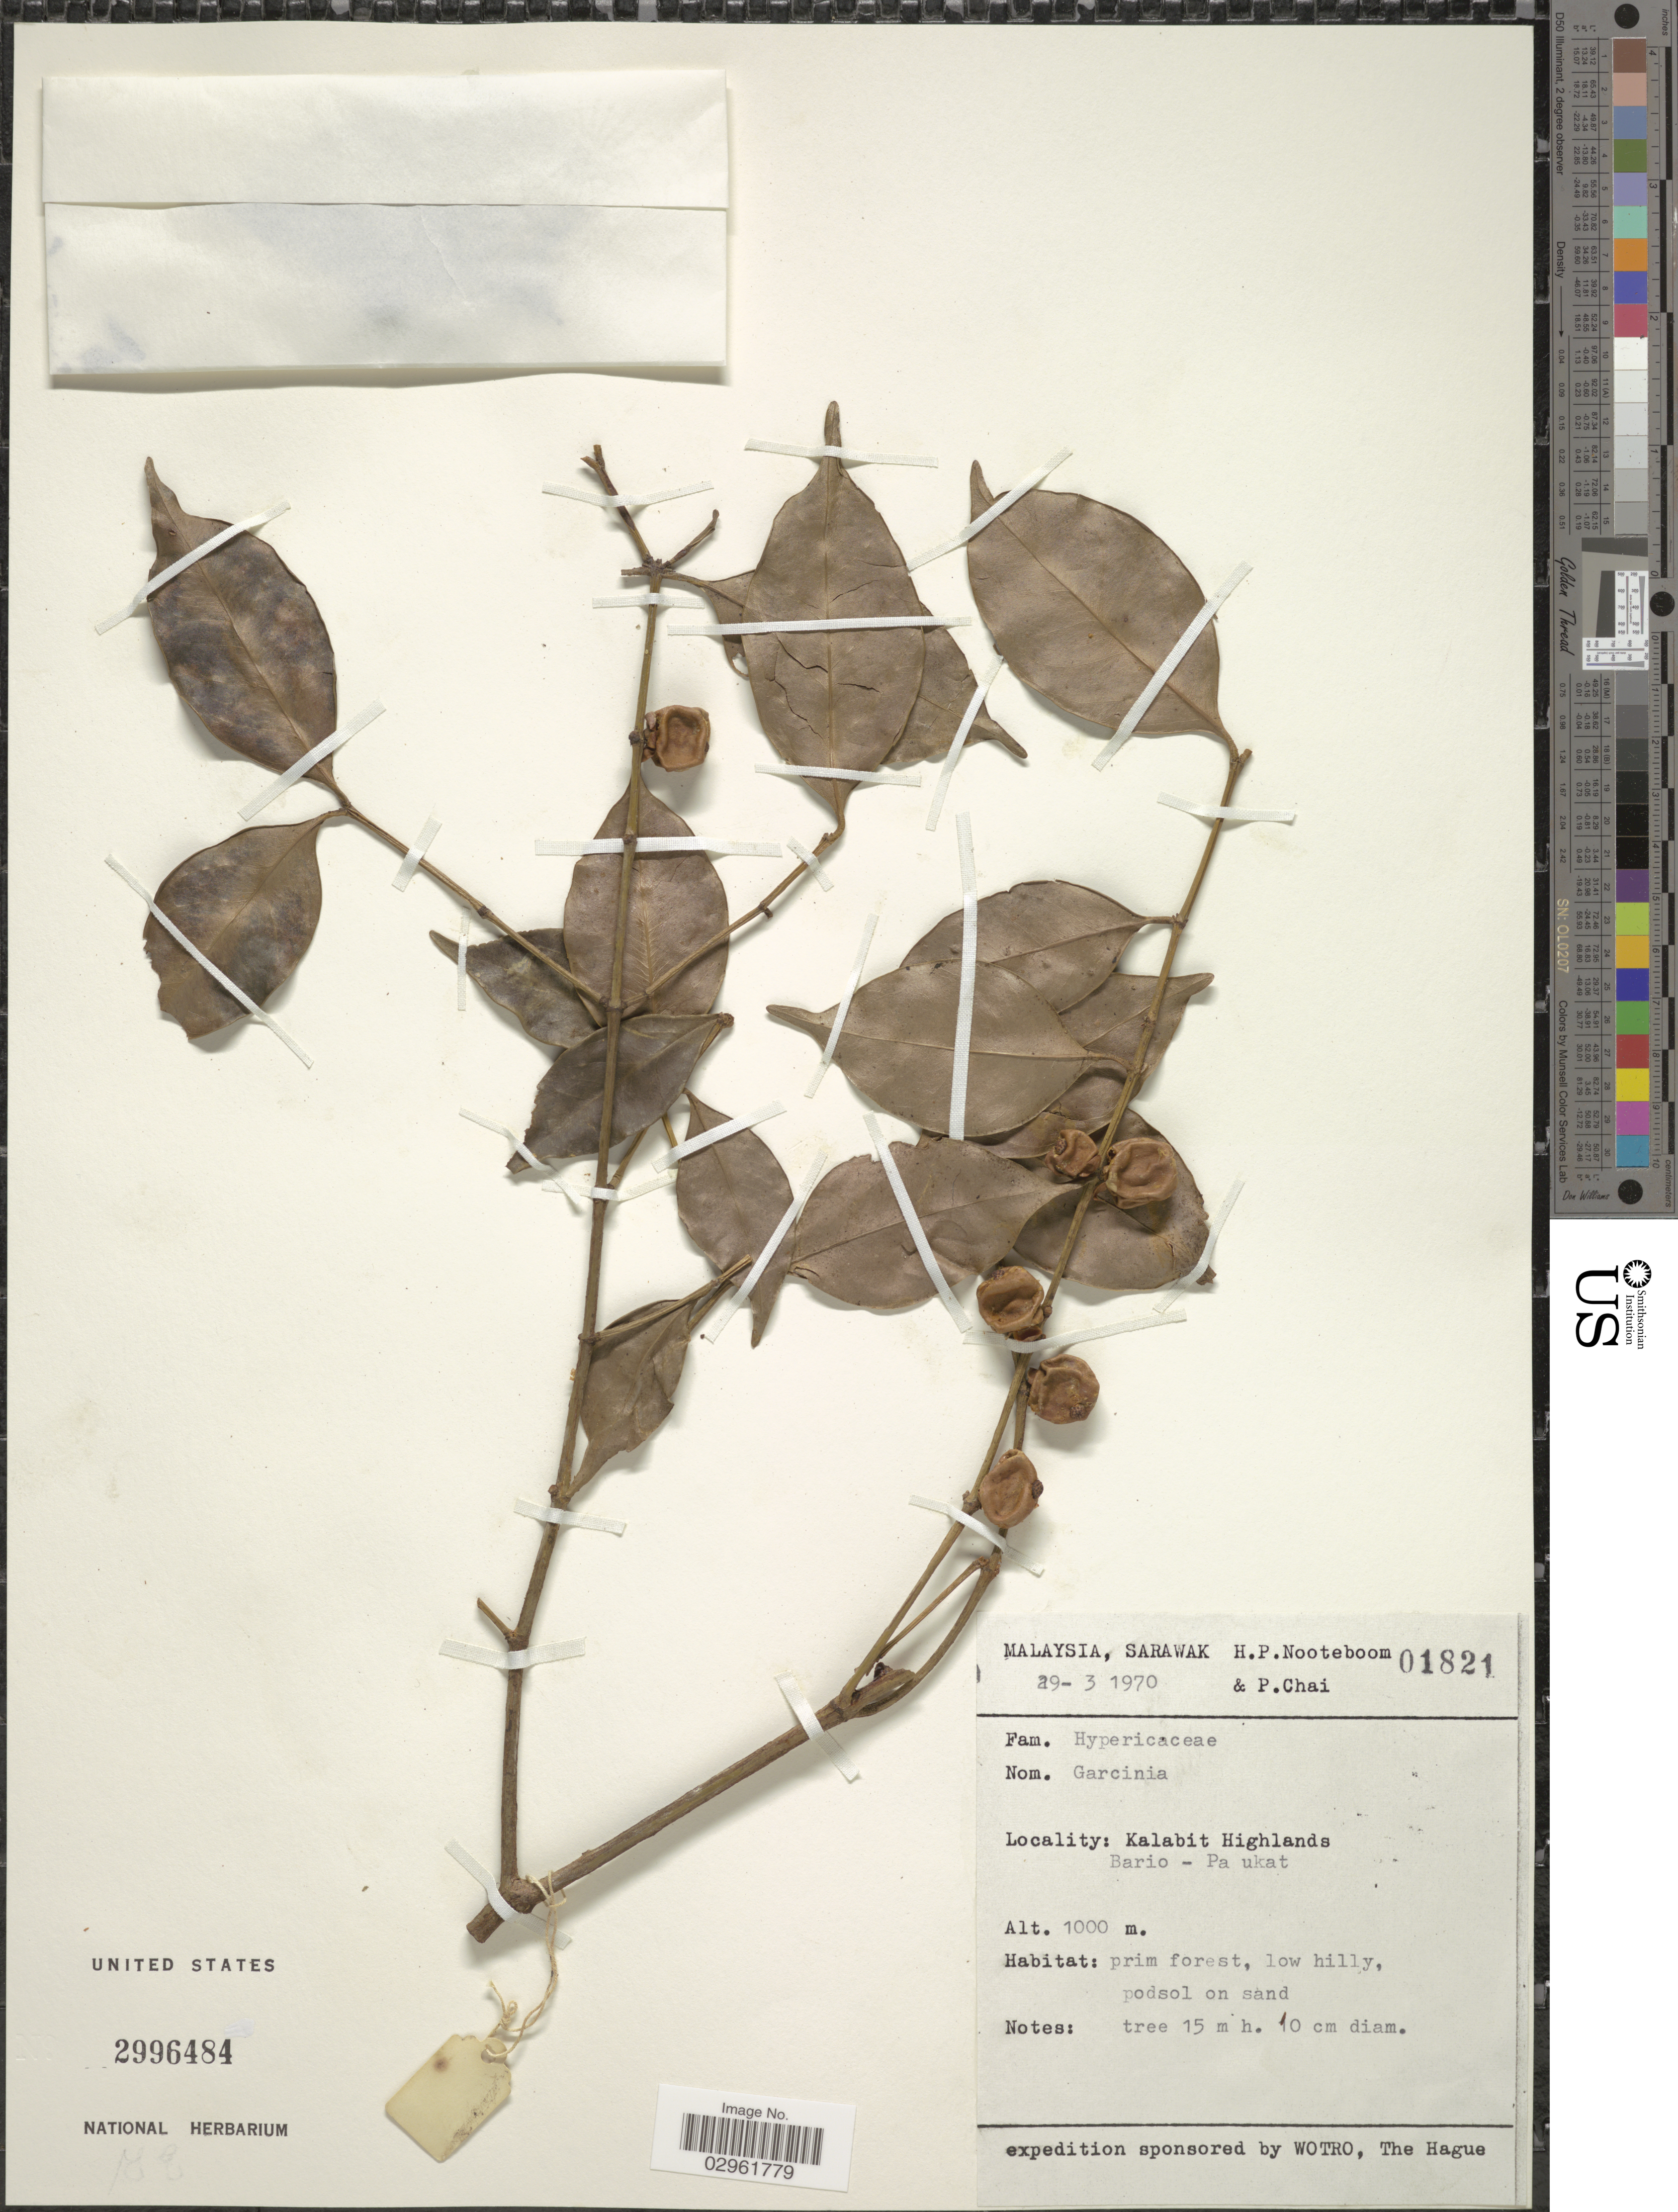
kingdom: Plantae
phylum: Tracheophyta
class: Magnoliopsida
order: Malpighiales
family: Clusiaceae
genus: Garcinia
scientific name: Garcinia sp.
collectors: H. P. Nooteboom & P. Chai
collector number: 01821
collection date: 1970-03-29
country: Malaysia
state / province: Sarawak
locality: Kalabit Highlands, Bario - Pa ukat.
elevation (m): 1000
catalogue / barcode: US 2996484